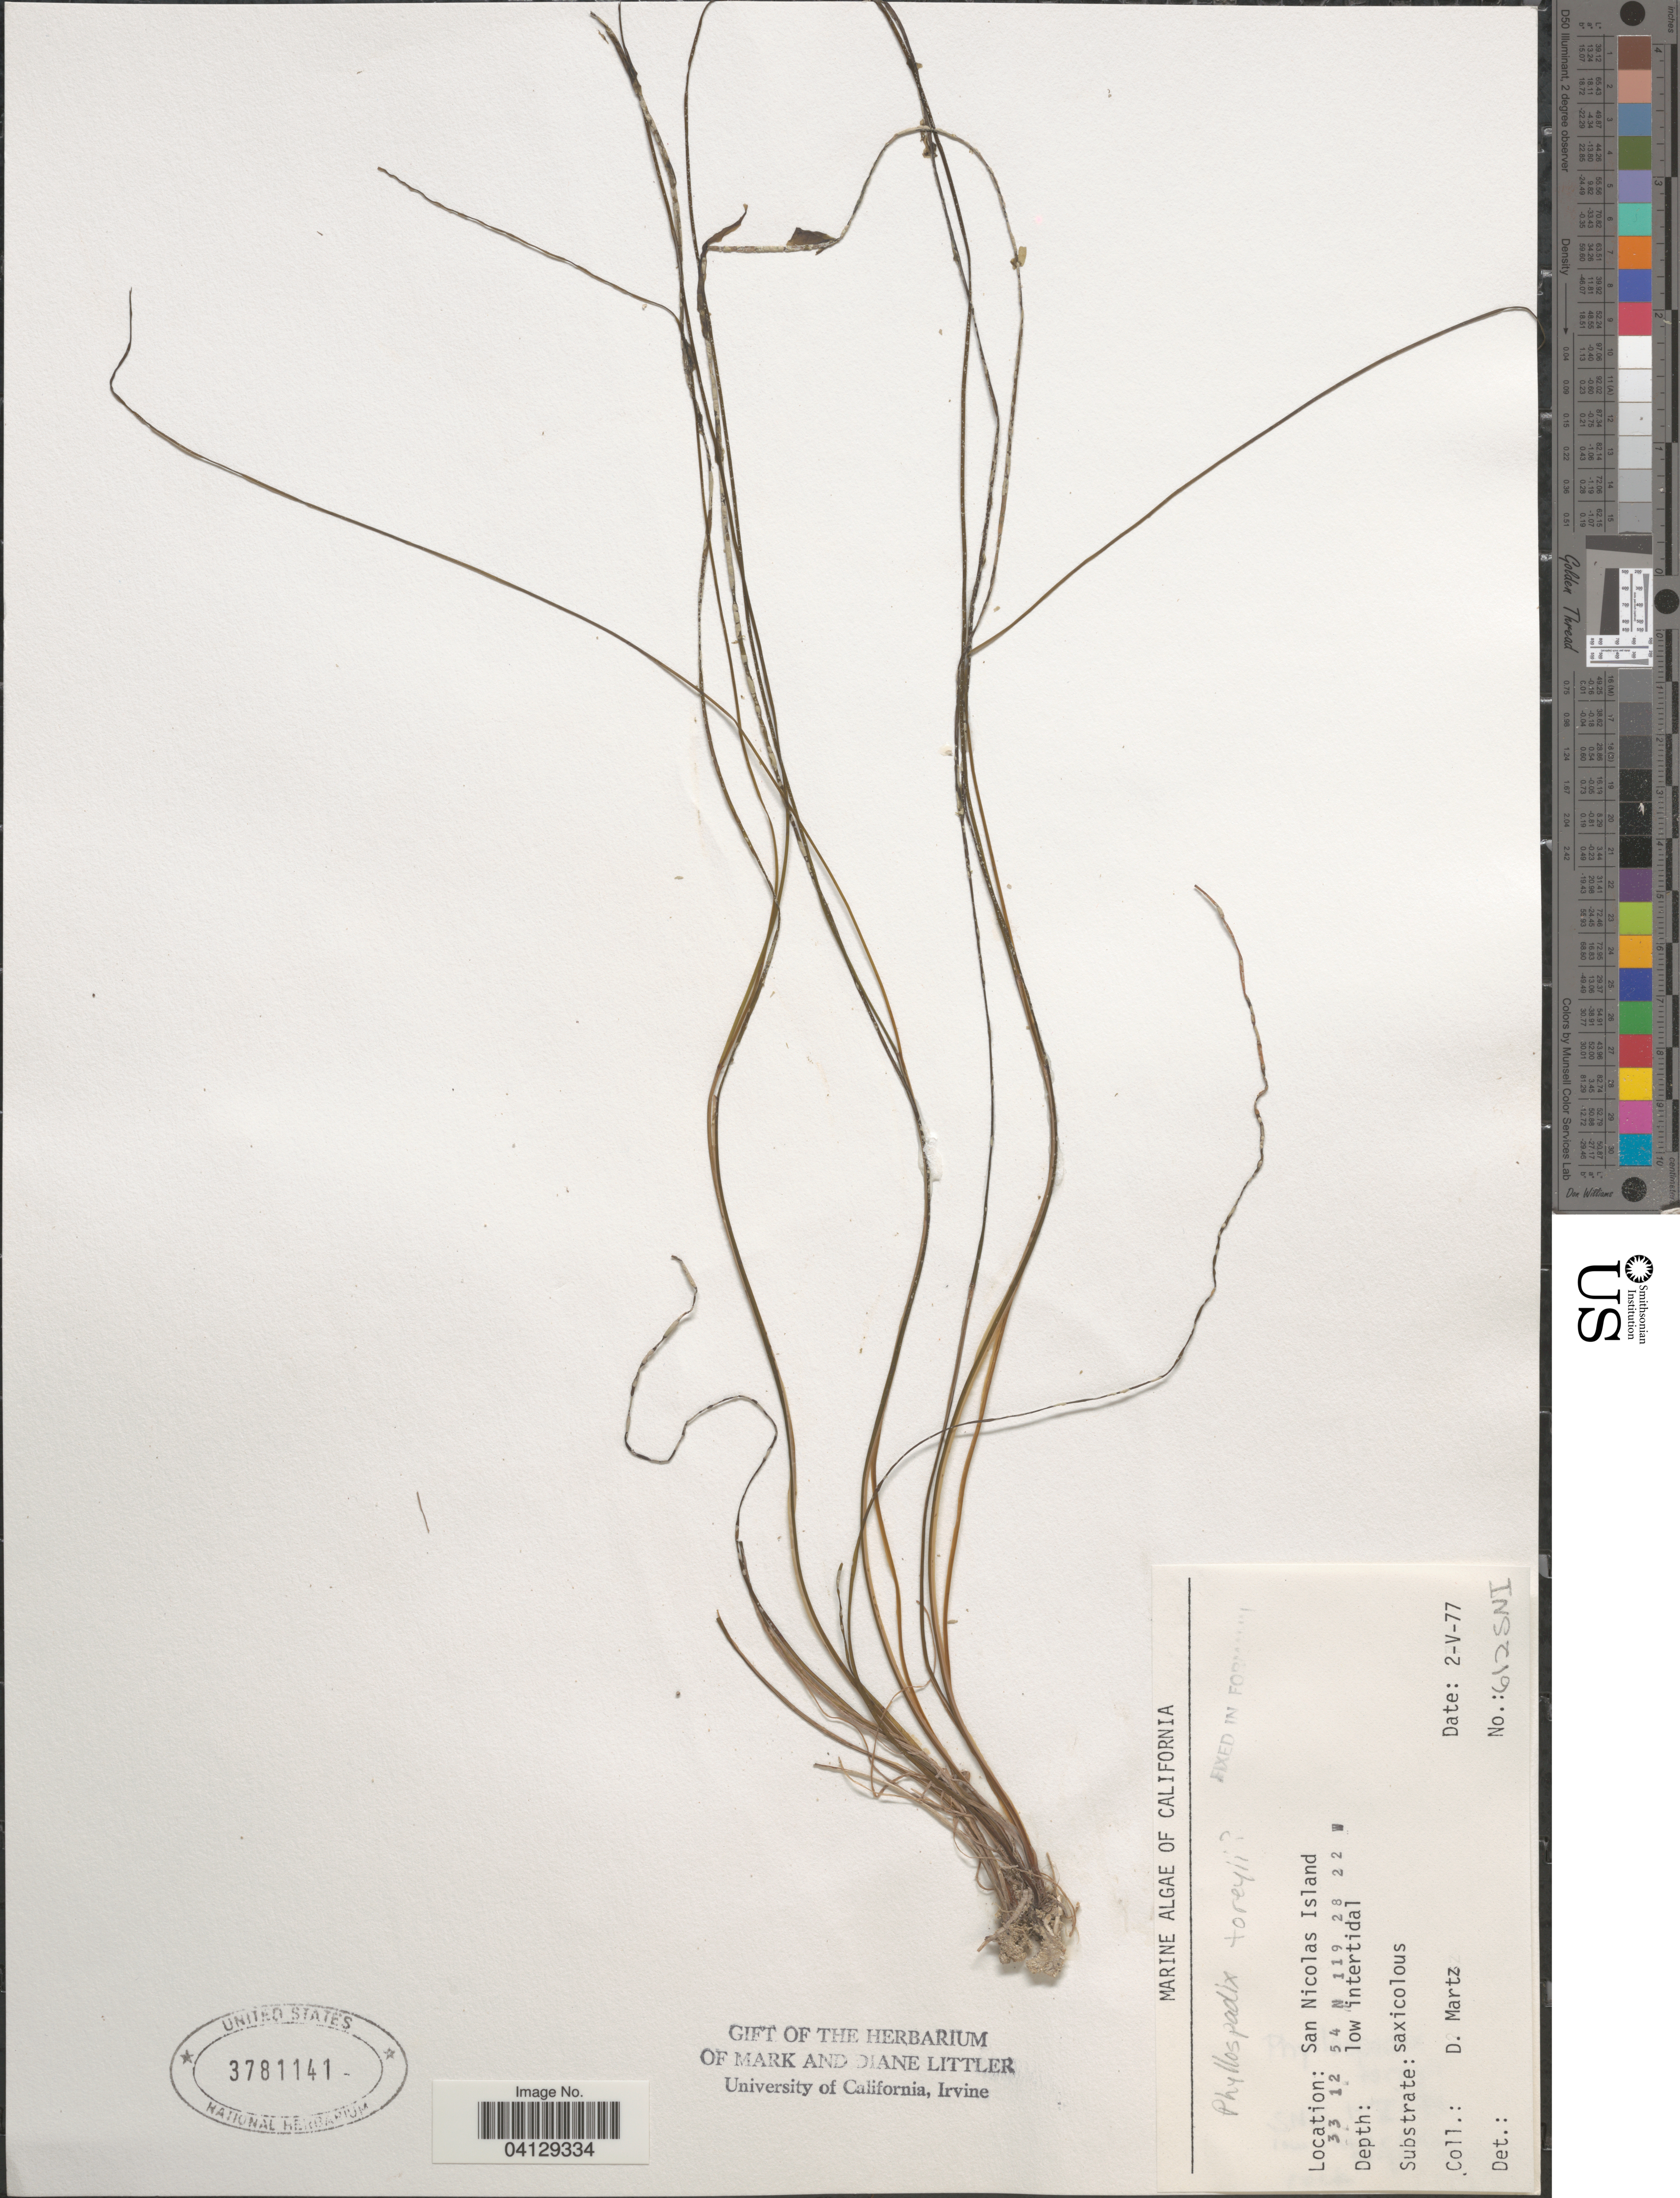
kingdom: Plantae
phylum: Tracheophyta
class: Liliopsida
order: Alismatales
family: Zosteraceae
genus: Phyllospadix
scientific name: Phyllospadix torreyi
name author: S. Watson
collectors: D. Martz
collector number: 612SNI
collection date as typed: Transcribed d/m/y: 2/5/77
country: United States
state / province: California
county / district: Ventura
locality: San Nicolas Island.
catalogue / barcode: US 3781141